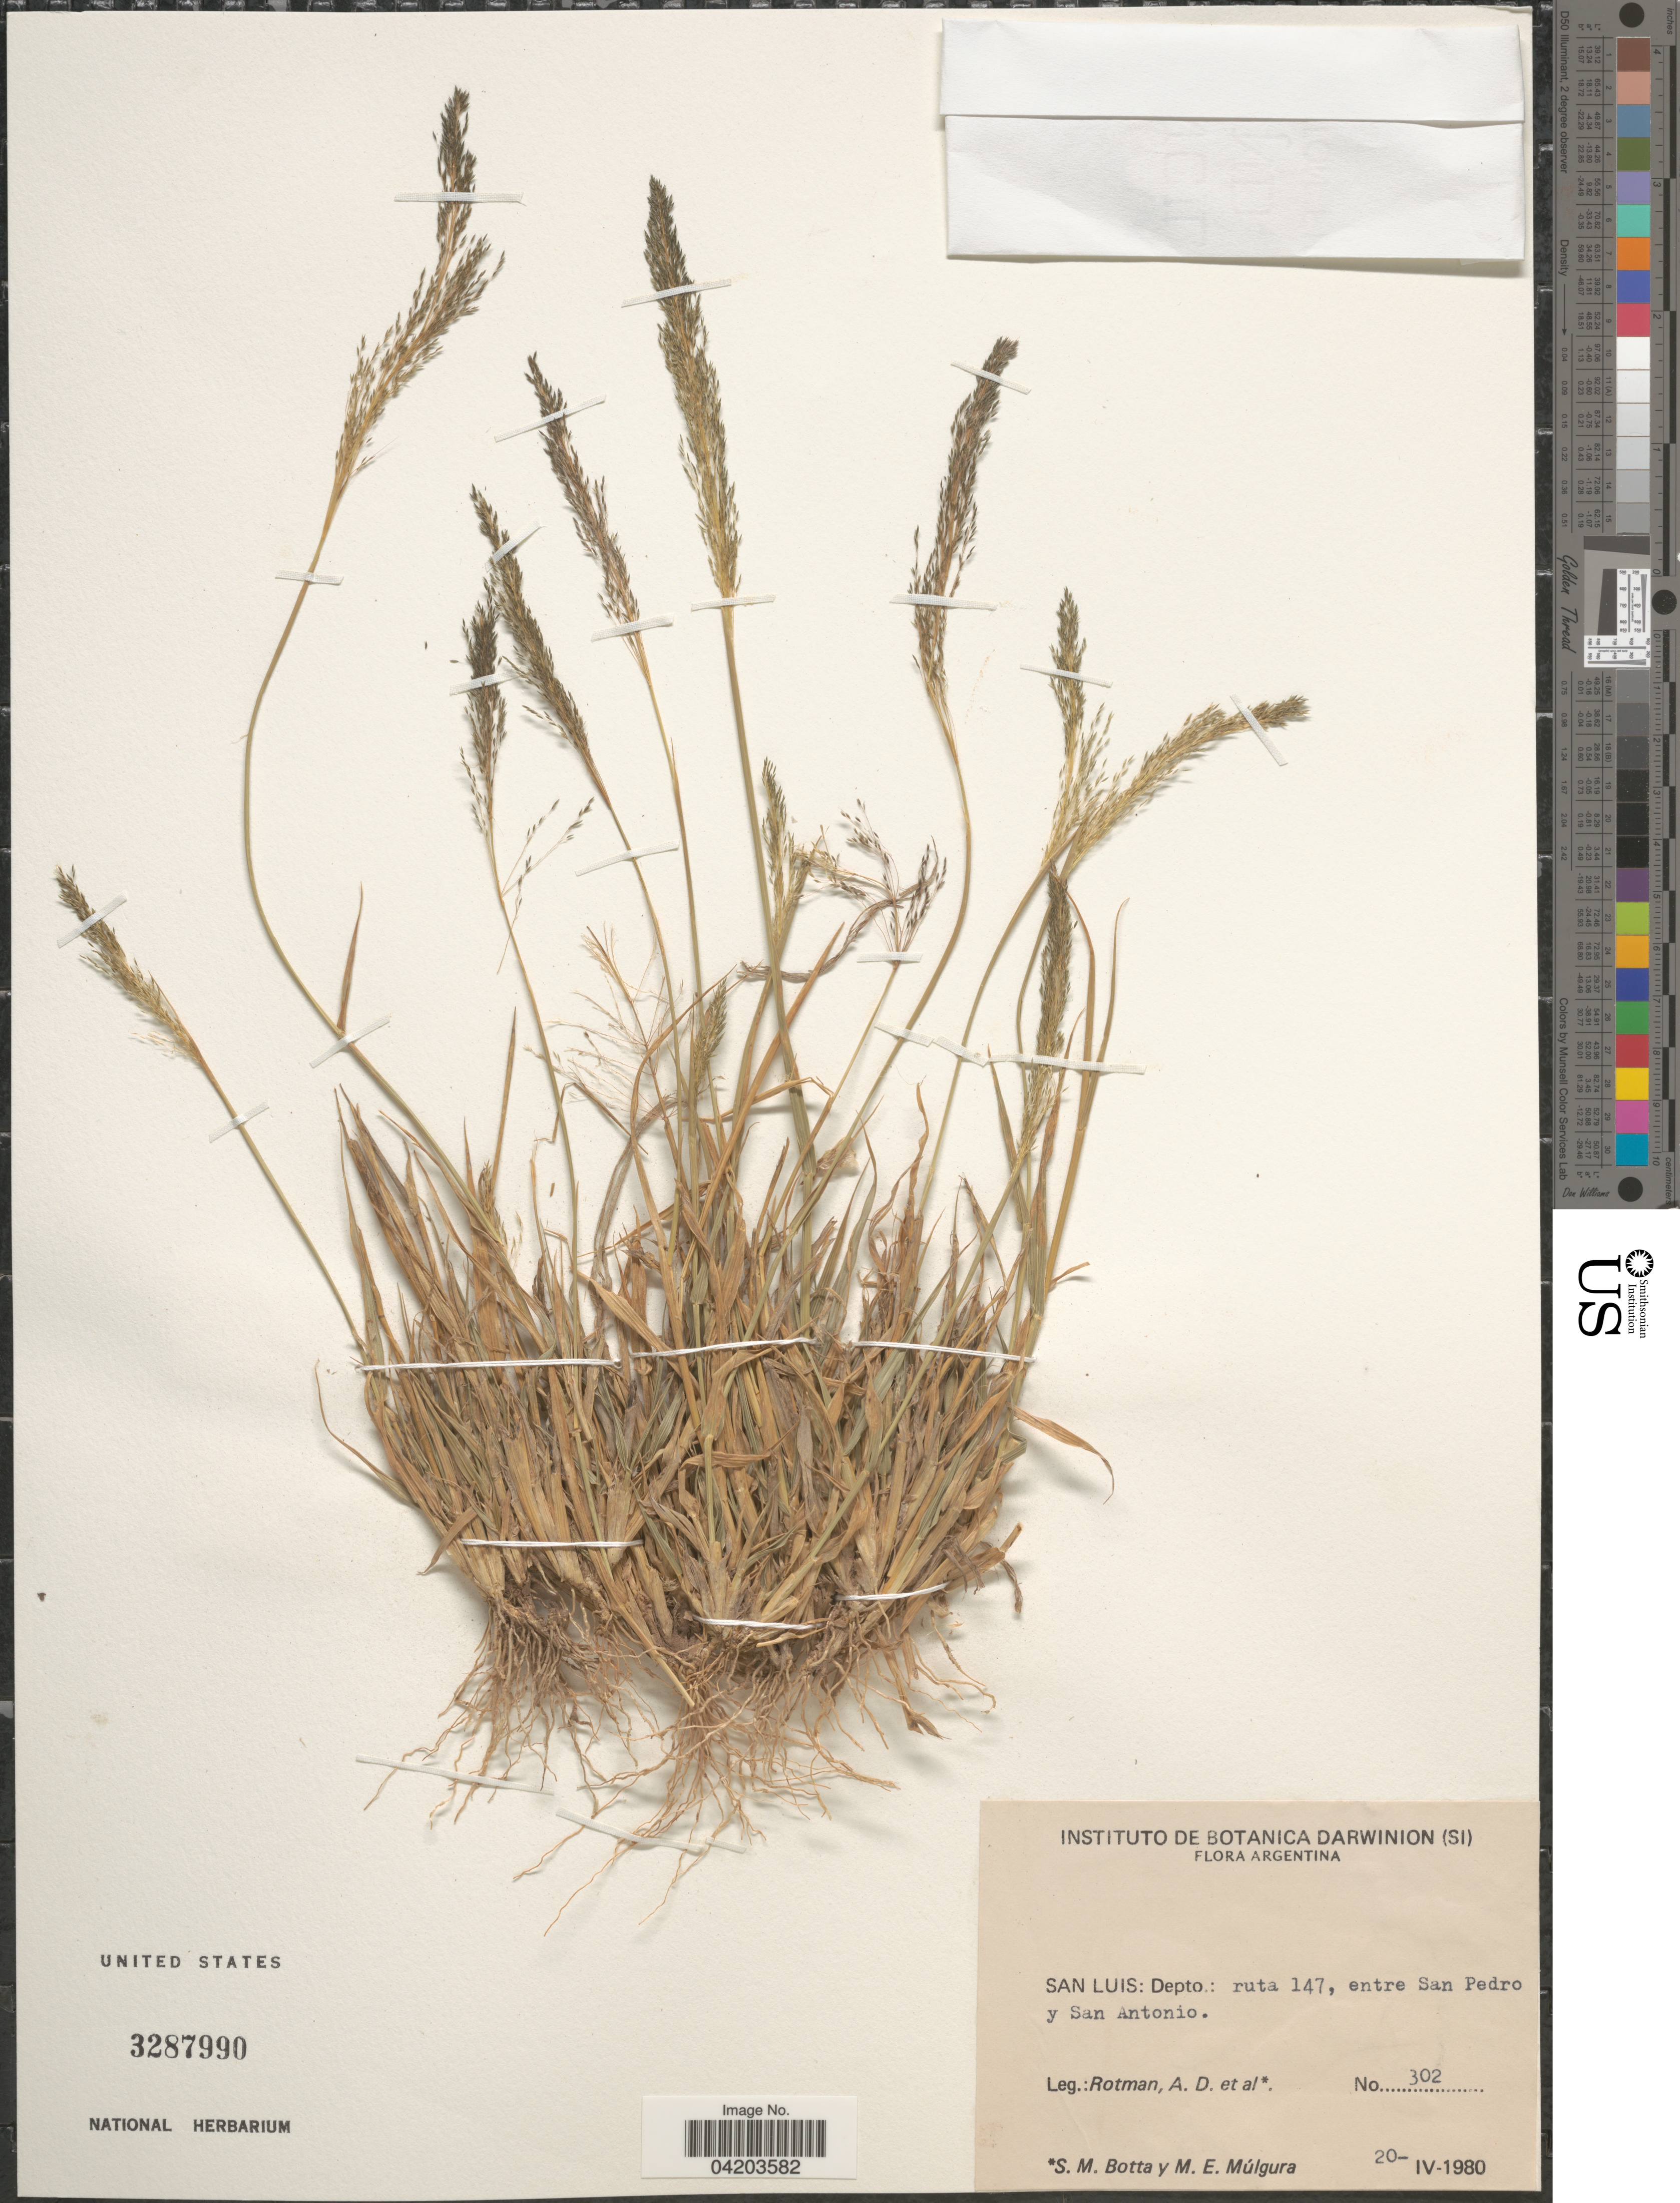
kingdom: Plantae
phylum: Tracheophyta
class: Liliopsida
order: Poales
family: Poaceae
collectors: A. D. Rotman, S. Botta & M. E. Múlgura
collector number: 302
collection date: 1980-04-20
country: Argentina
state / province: San Luis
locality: San Luis: Depto.: ruta 147, entre San Pedro y San Antonio.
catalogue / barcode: US 3287990